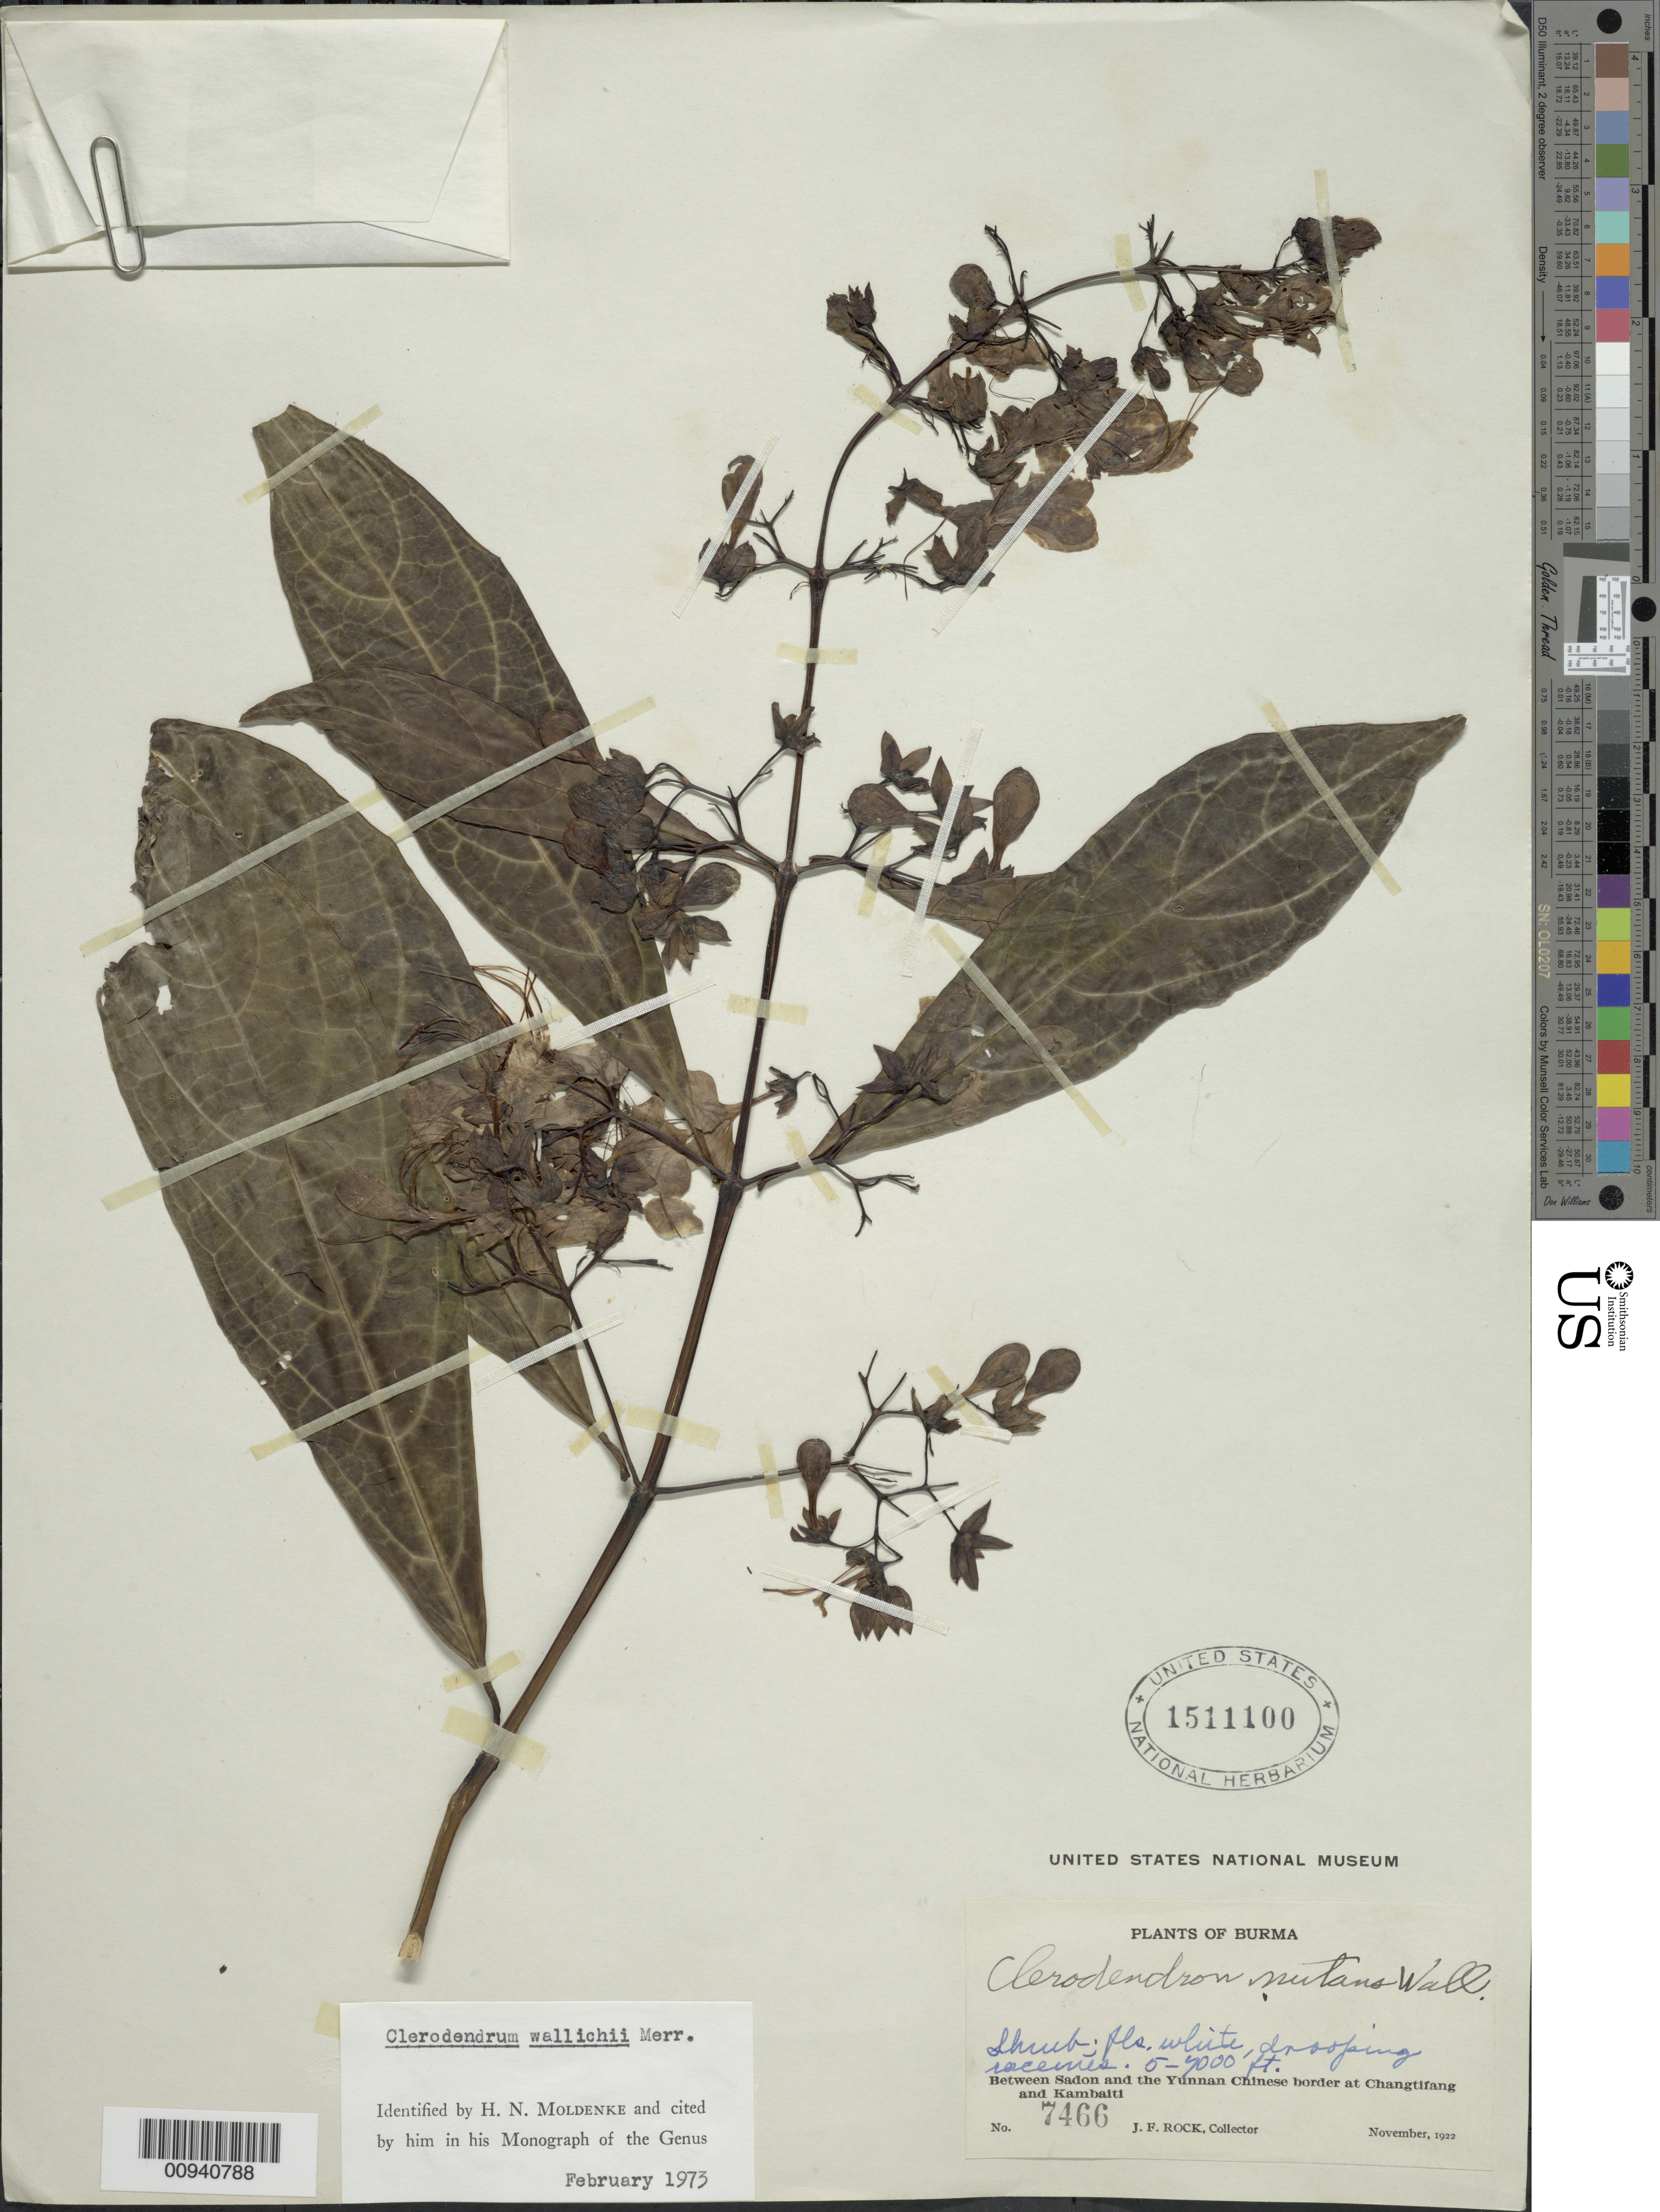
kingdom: Plantae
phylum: Tracheophyta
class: Magnoliopsida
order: Lamiales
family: Lamiaceae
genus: Clerodendrum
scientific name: Clerodendrum wallichii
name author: Merr.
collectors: J. F. Rock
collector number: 7466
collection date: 1922-11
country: Myanmar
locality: Between Sadon and the Yunnan Chinese border at Changtifang and Kambalti.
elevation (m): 1524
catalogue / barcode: US 1511100